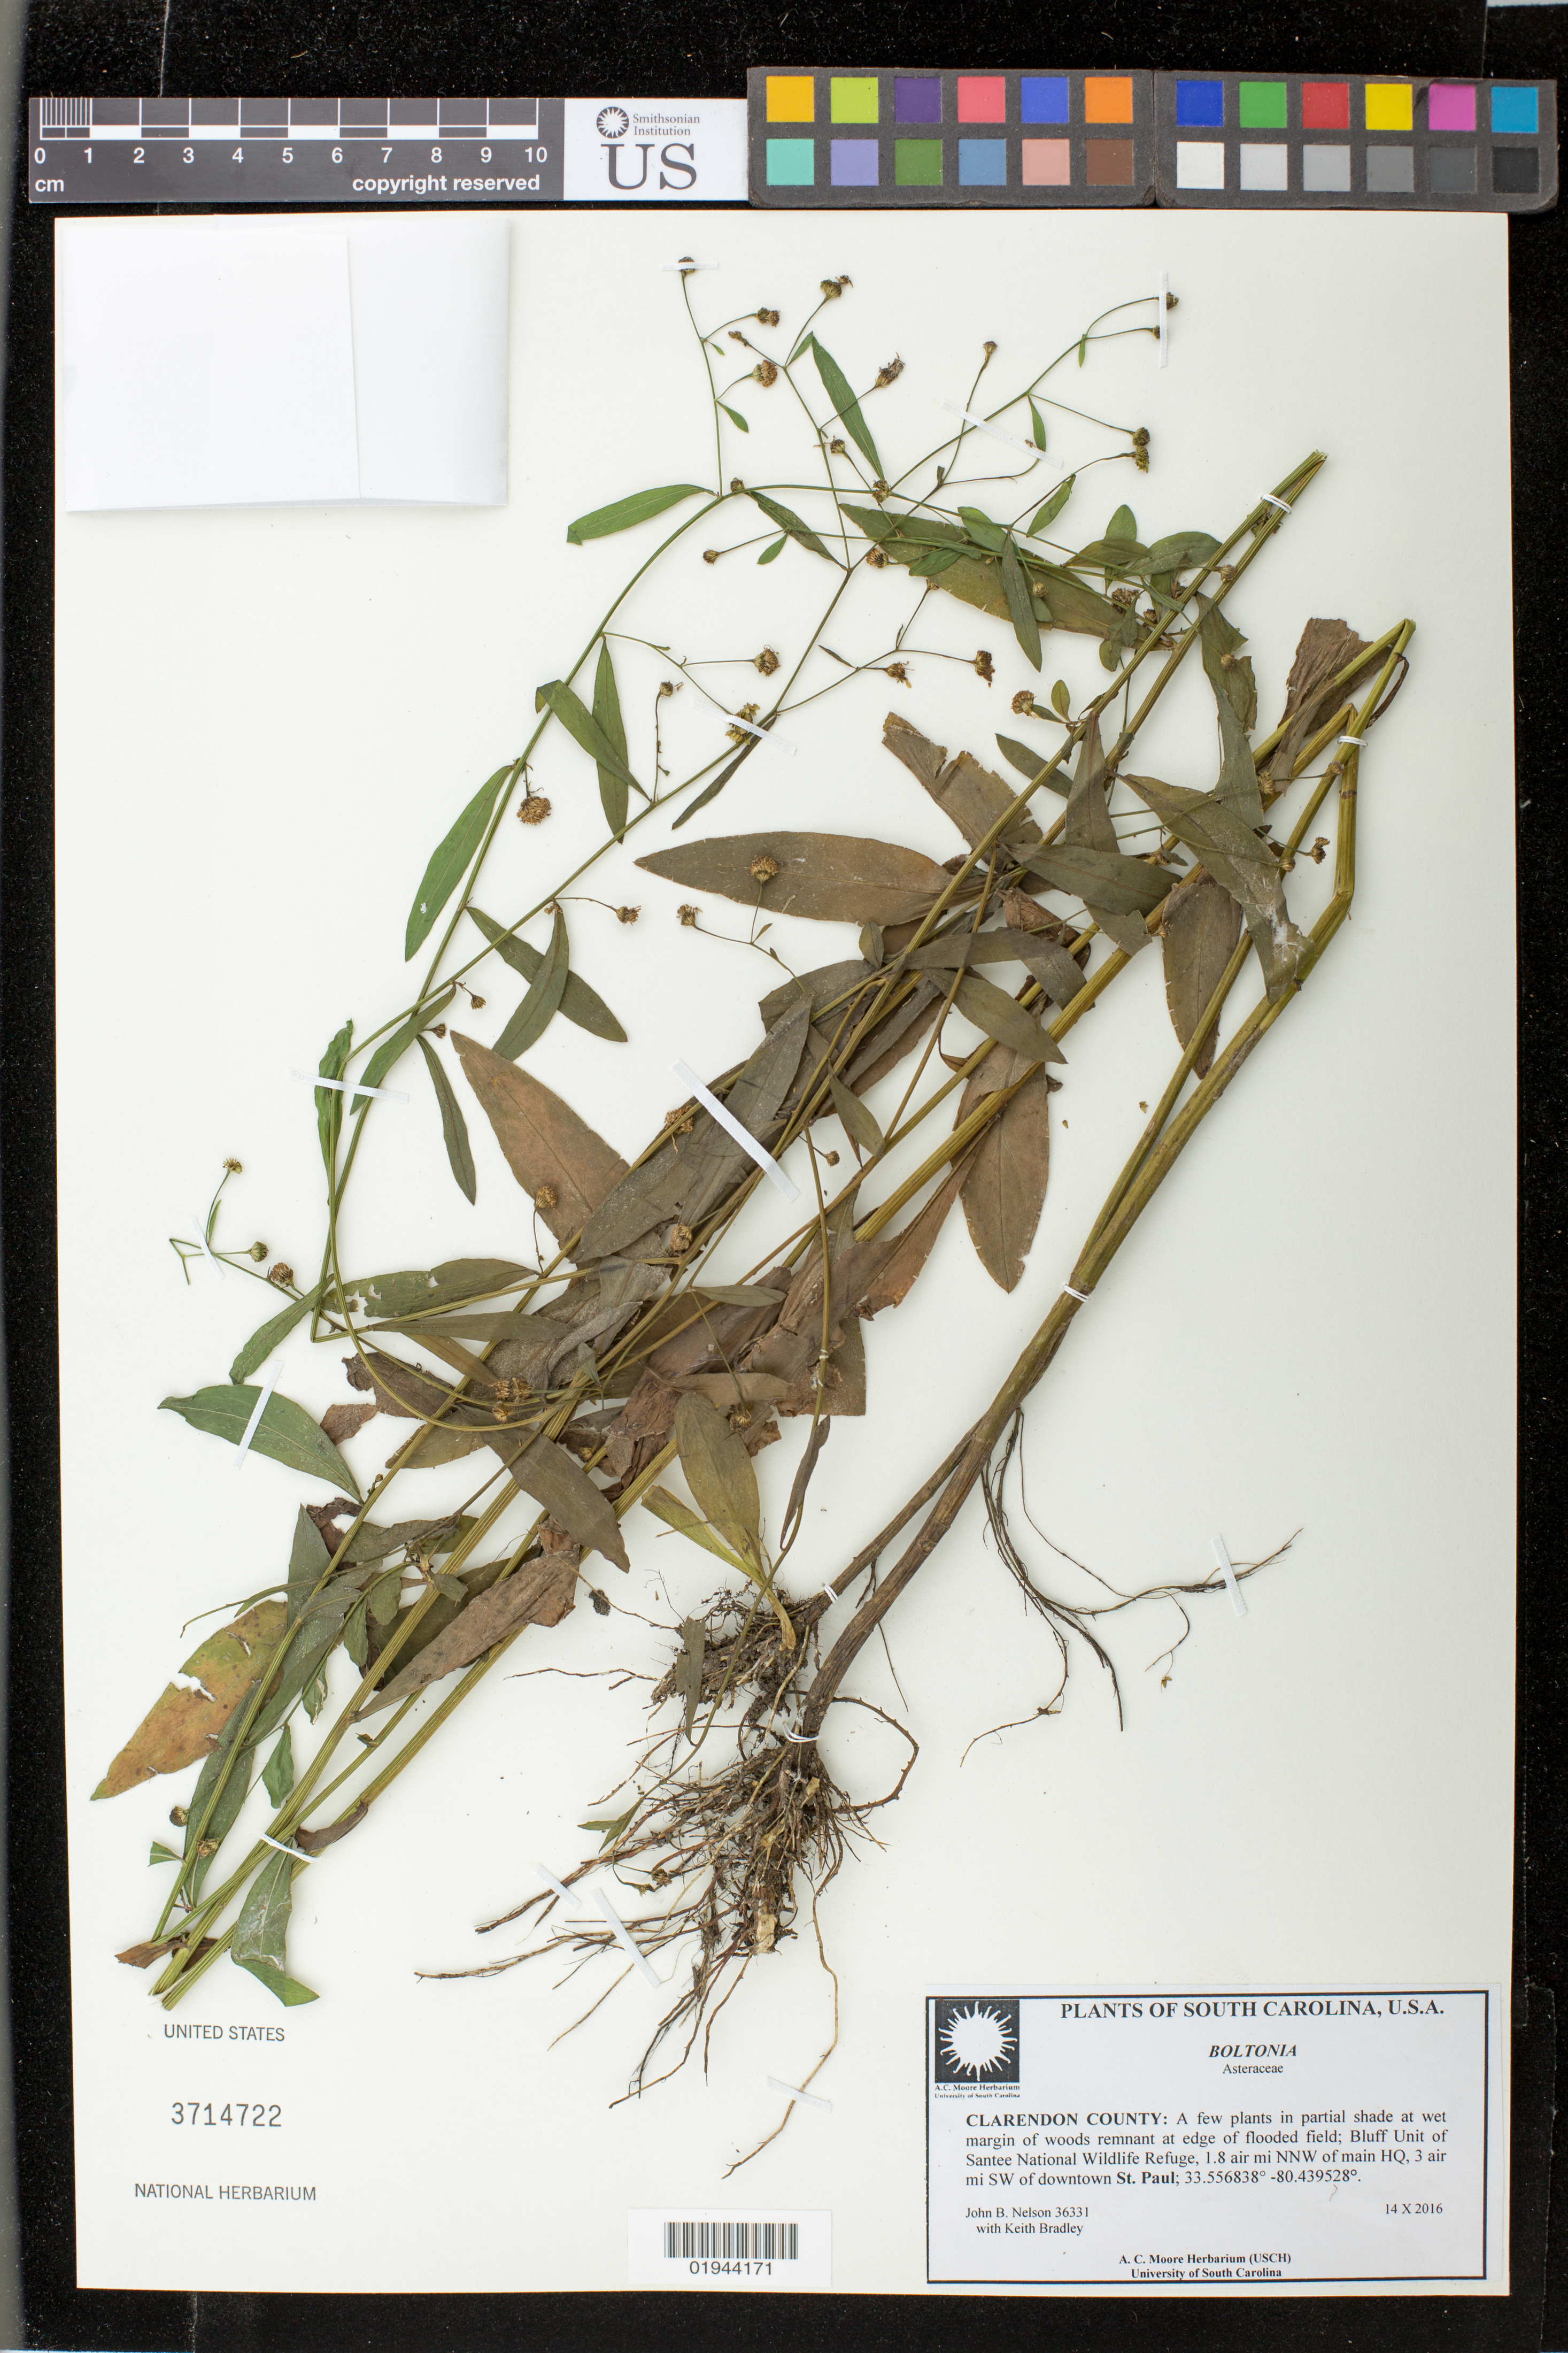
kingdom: Plantae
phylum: Tracheophyta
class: Magnoliopsida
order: Asterales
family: Asteraceae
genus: Boltonia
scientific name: Boltonia sp.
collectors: J. Nelson & K. Bradley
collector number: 36331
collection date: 2016-10-14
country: United States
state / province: South Carolina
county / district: Clarendon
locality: Bluff Unit of Santee National Wildlife Refuge, 1.8 air mi NNW of main HQ, 3 air mi SW of downtown St. Paul.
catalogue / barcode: US 3714722